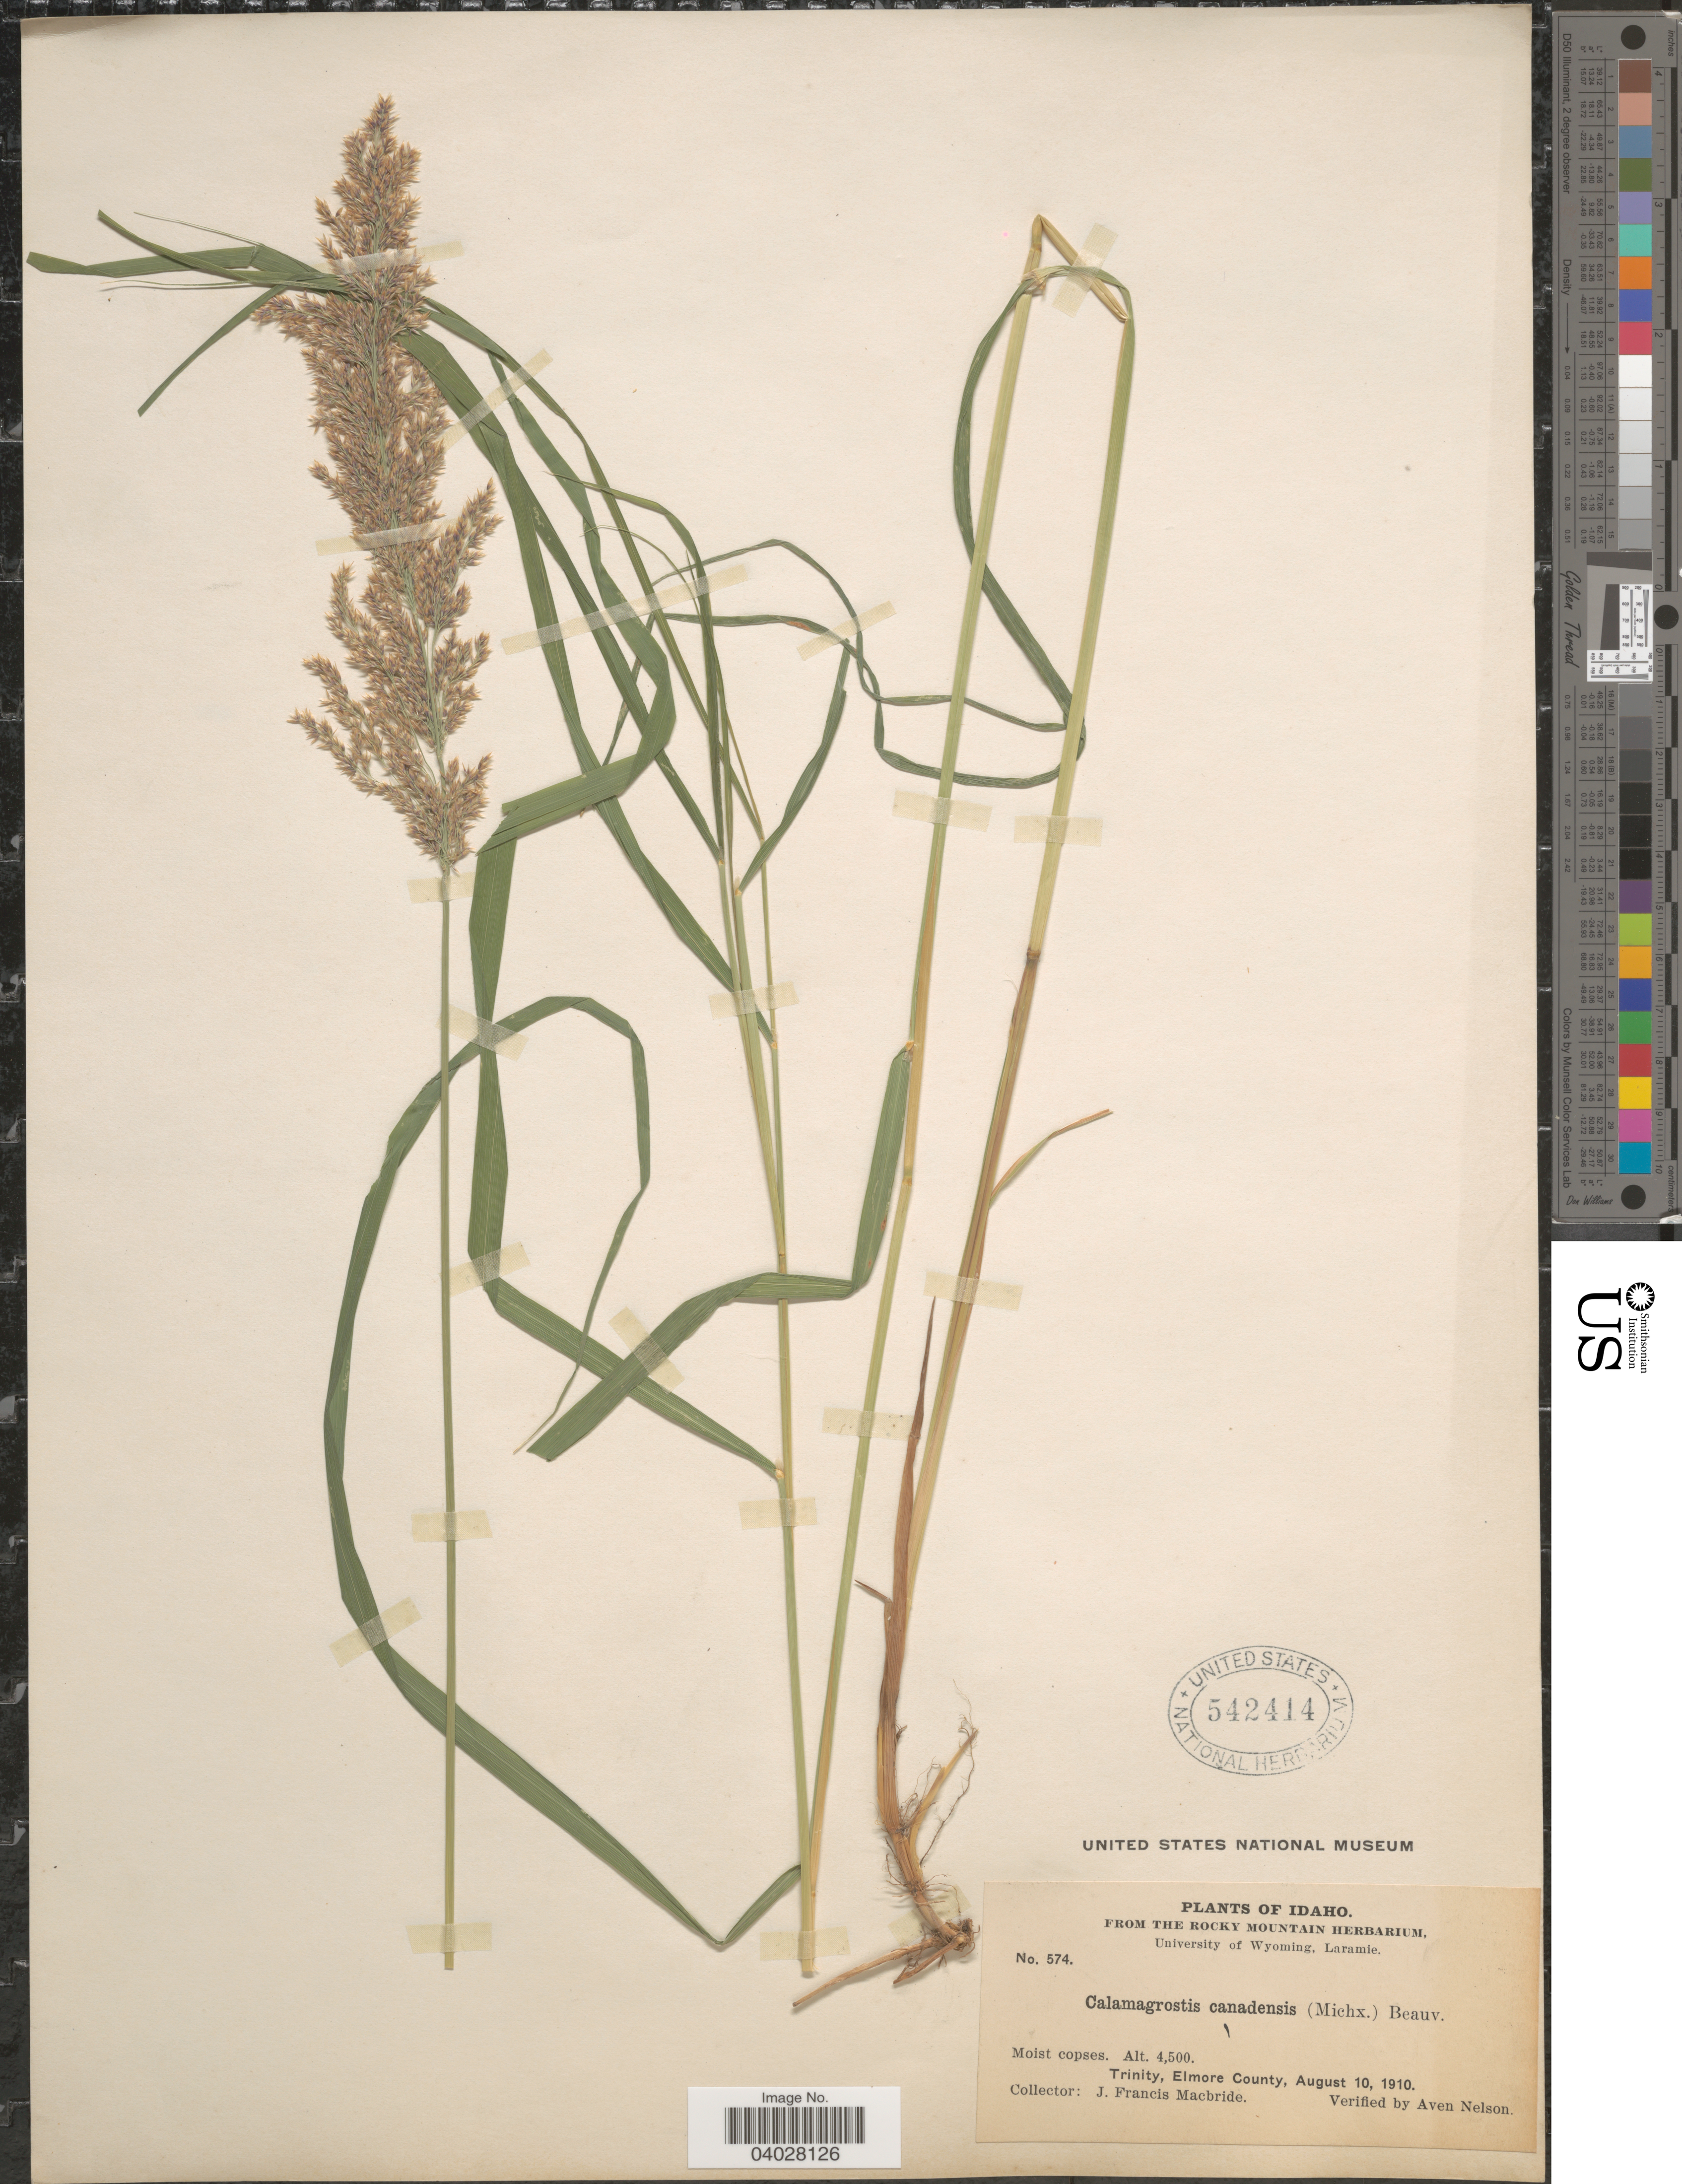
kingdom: Plantae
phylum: Tracheophyta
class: Liliopsida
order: Poales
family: Poaceae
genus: Calamagrostis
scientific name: Calamagrostis canadensis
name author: (Michx.) P. Beauv.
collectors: J. F. Macbride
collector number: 574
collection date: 1910-08-10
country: United States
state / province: Idaho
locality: Trinity, Elmore County.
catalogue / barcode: US 542414